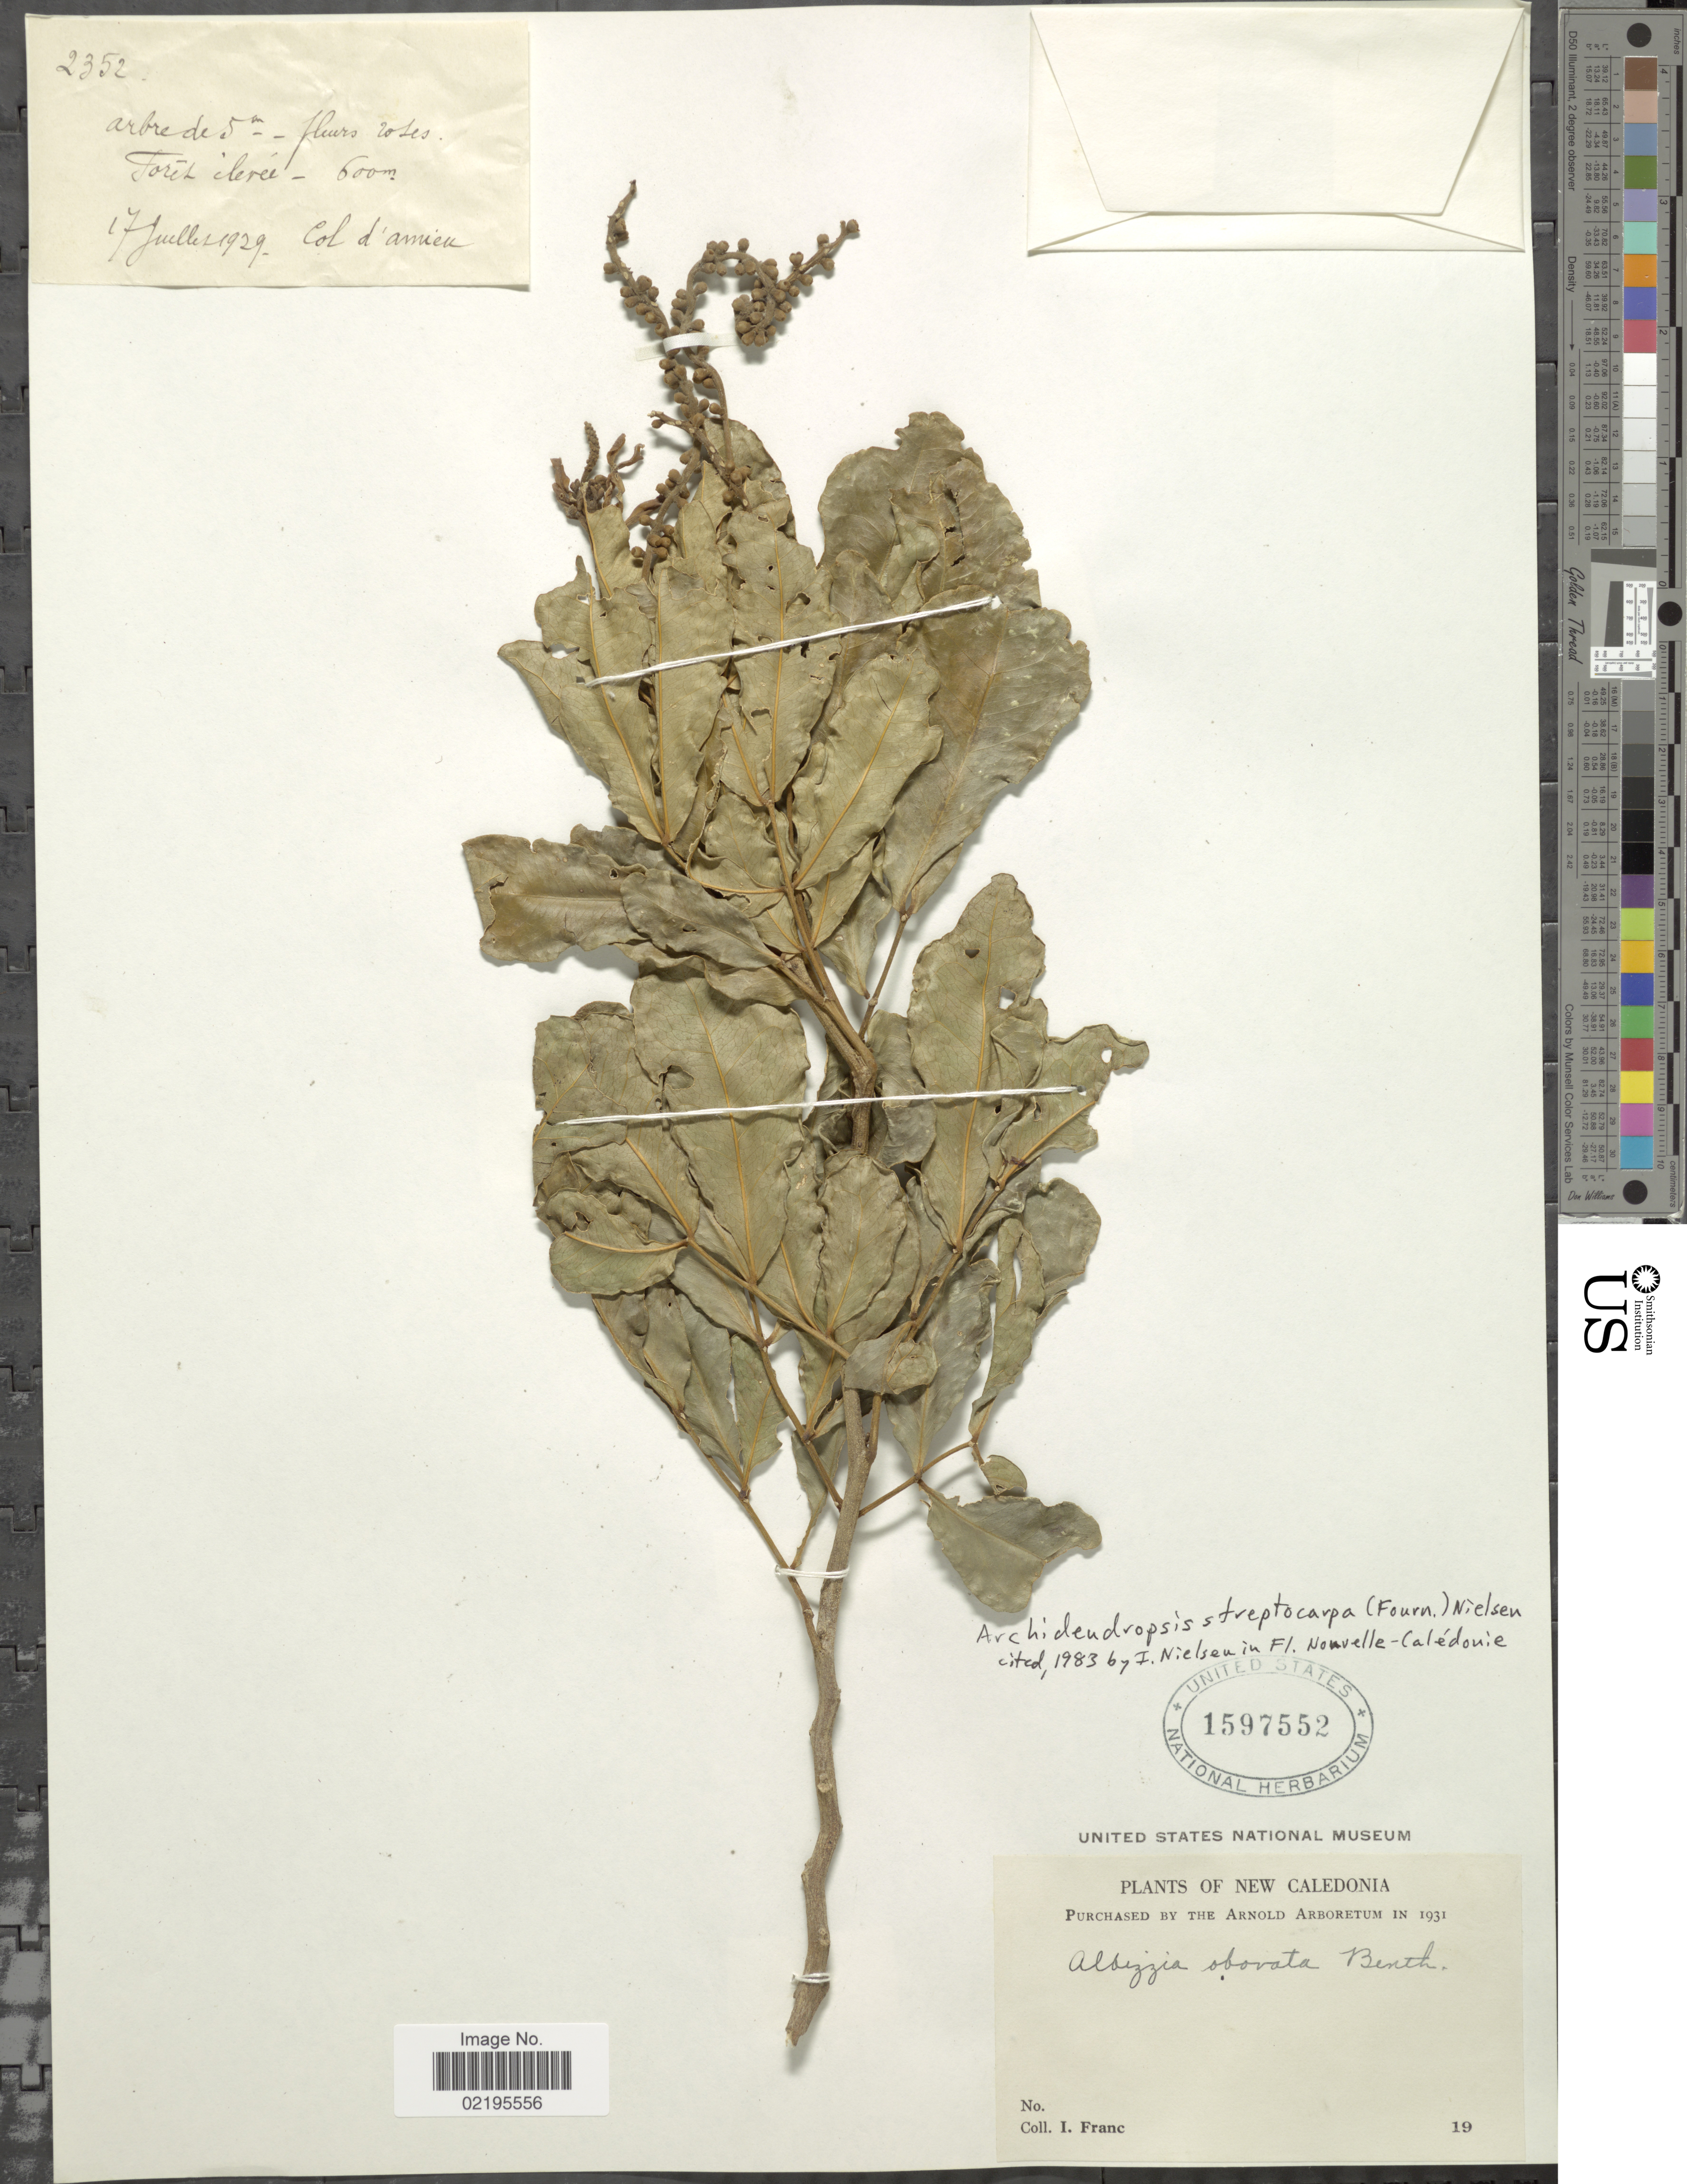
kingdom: Plantae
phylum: Tracheophyta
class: Magnoliopsida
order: Fabales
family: Fabaceae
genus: Archidendropsis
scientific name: Archidendropsis streptocarpa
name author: (E. Fourn.) I.C. Nielsen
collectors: I. Franc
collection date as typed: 19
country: New Caledonia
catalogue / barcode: US 1597552